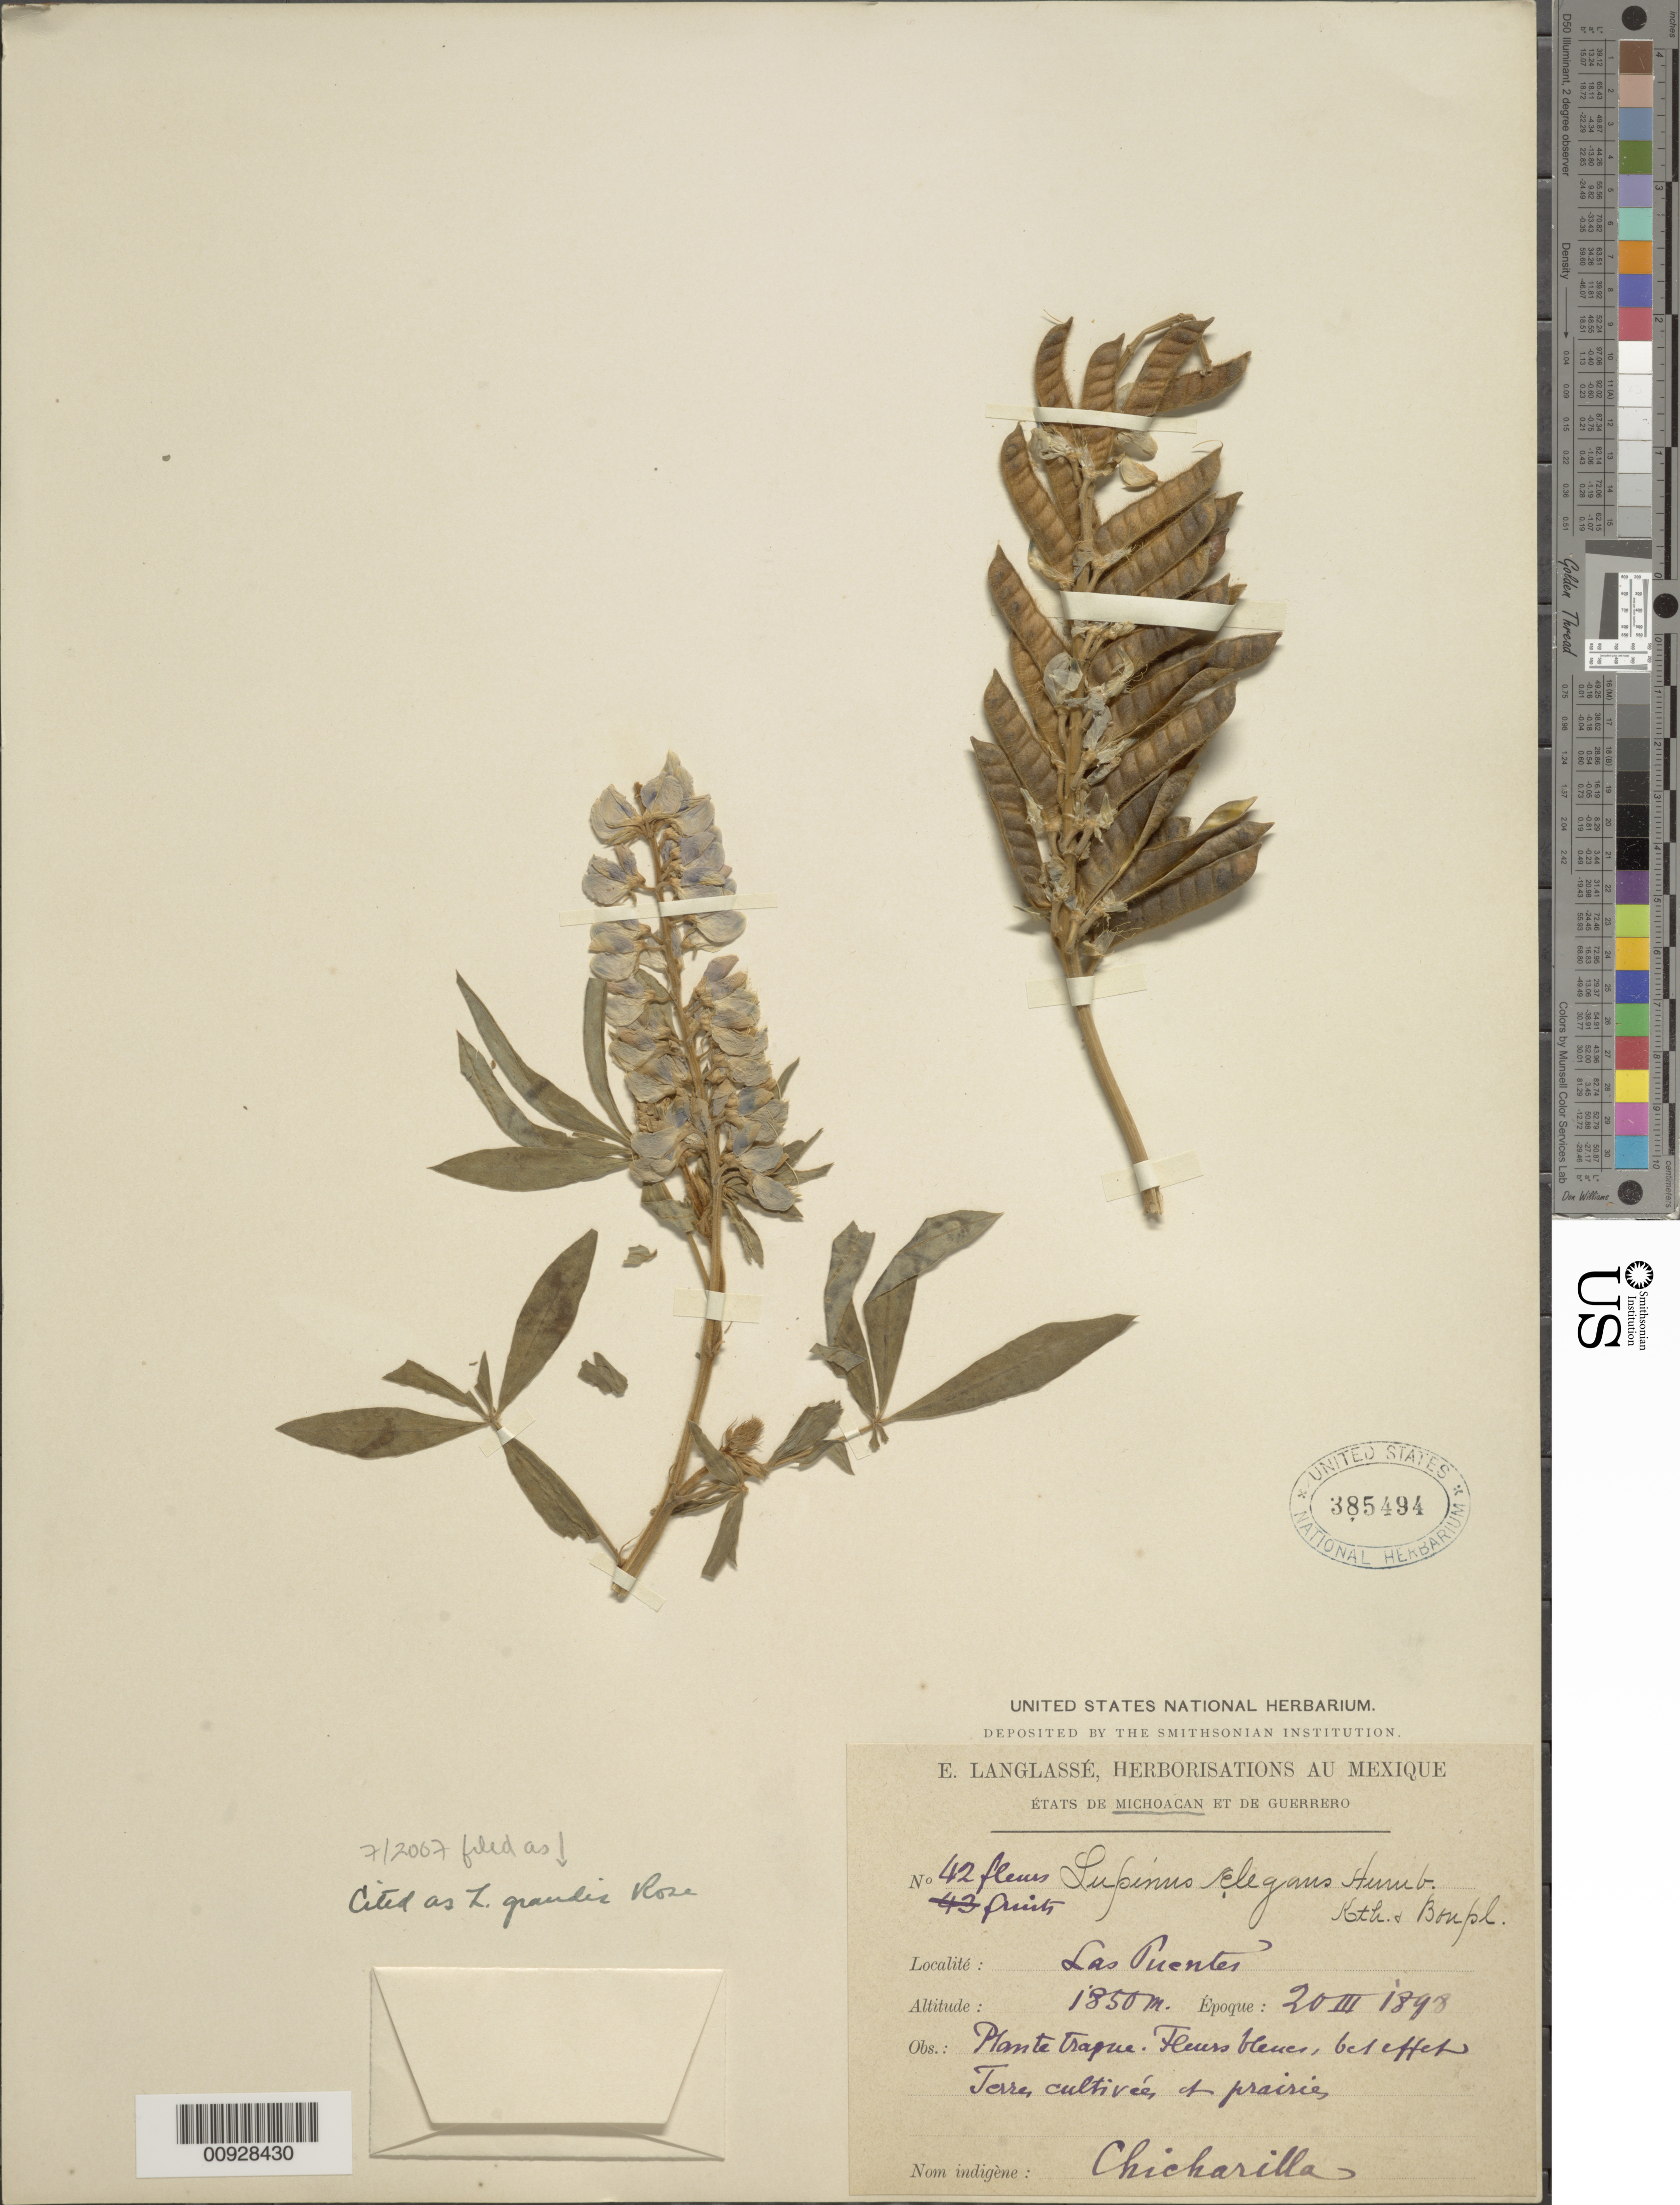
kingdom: Plantae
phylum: Tracheophyta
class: Magnoliopsida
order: Fabales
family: Fabaceae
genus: Lupinus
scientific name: Lupinus grandis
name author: Rose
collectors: E. Langlassé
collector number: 42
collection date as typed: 20 Mar 1898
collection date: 1898-03-20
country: Mexico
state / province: Michoacán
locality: Las Fuentes, État de Michoacán.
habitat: Terres cultivés et prairies.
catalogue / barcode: US 385494